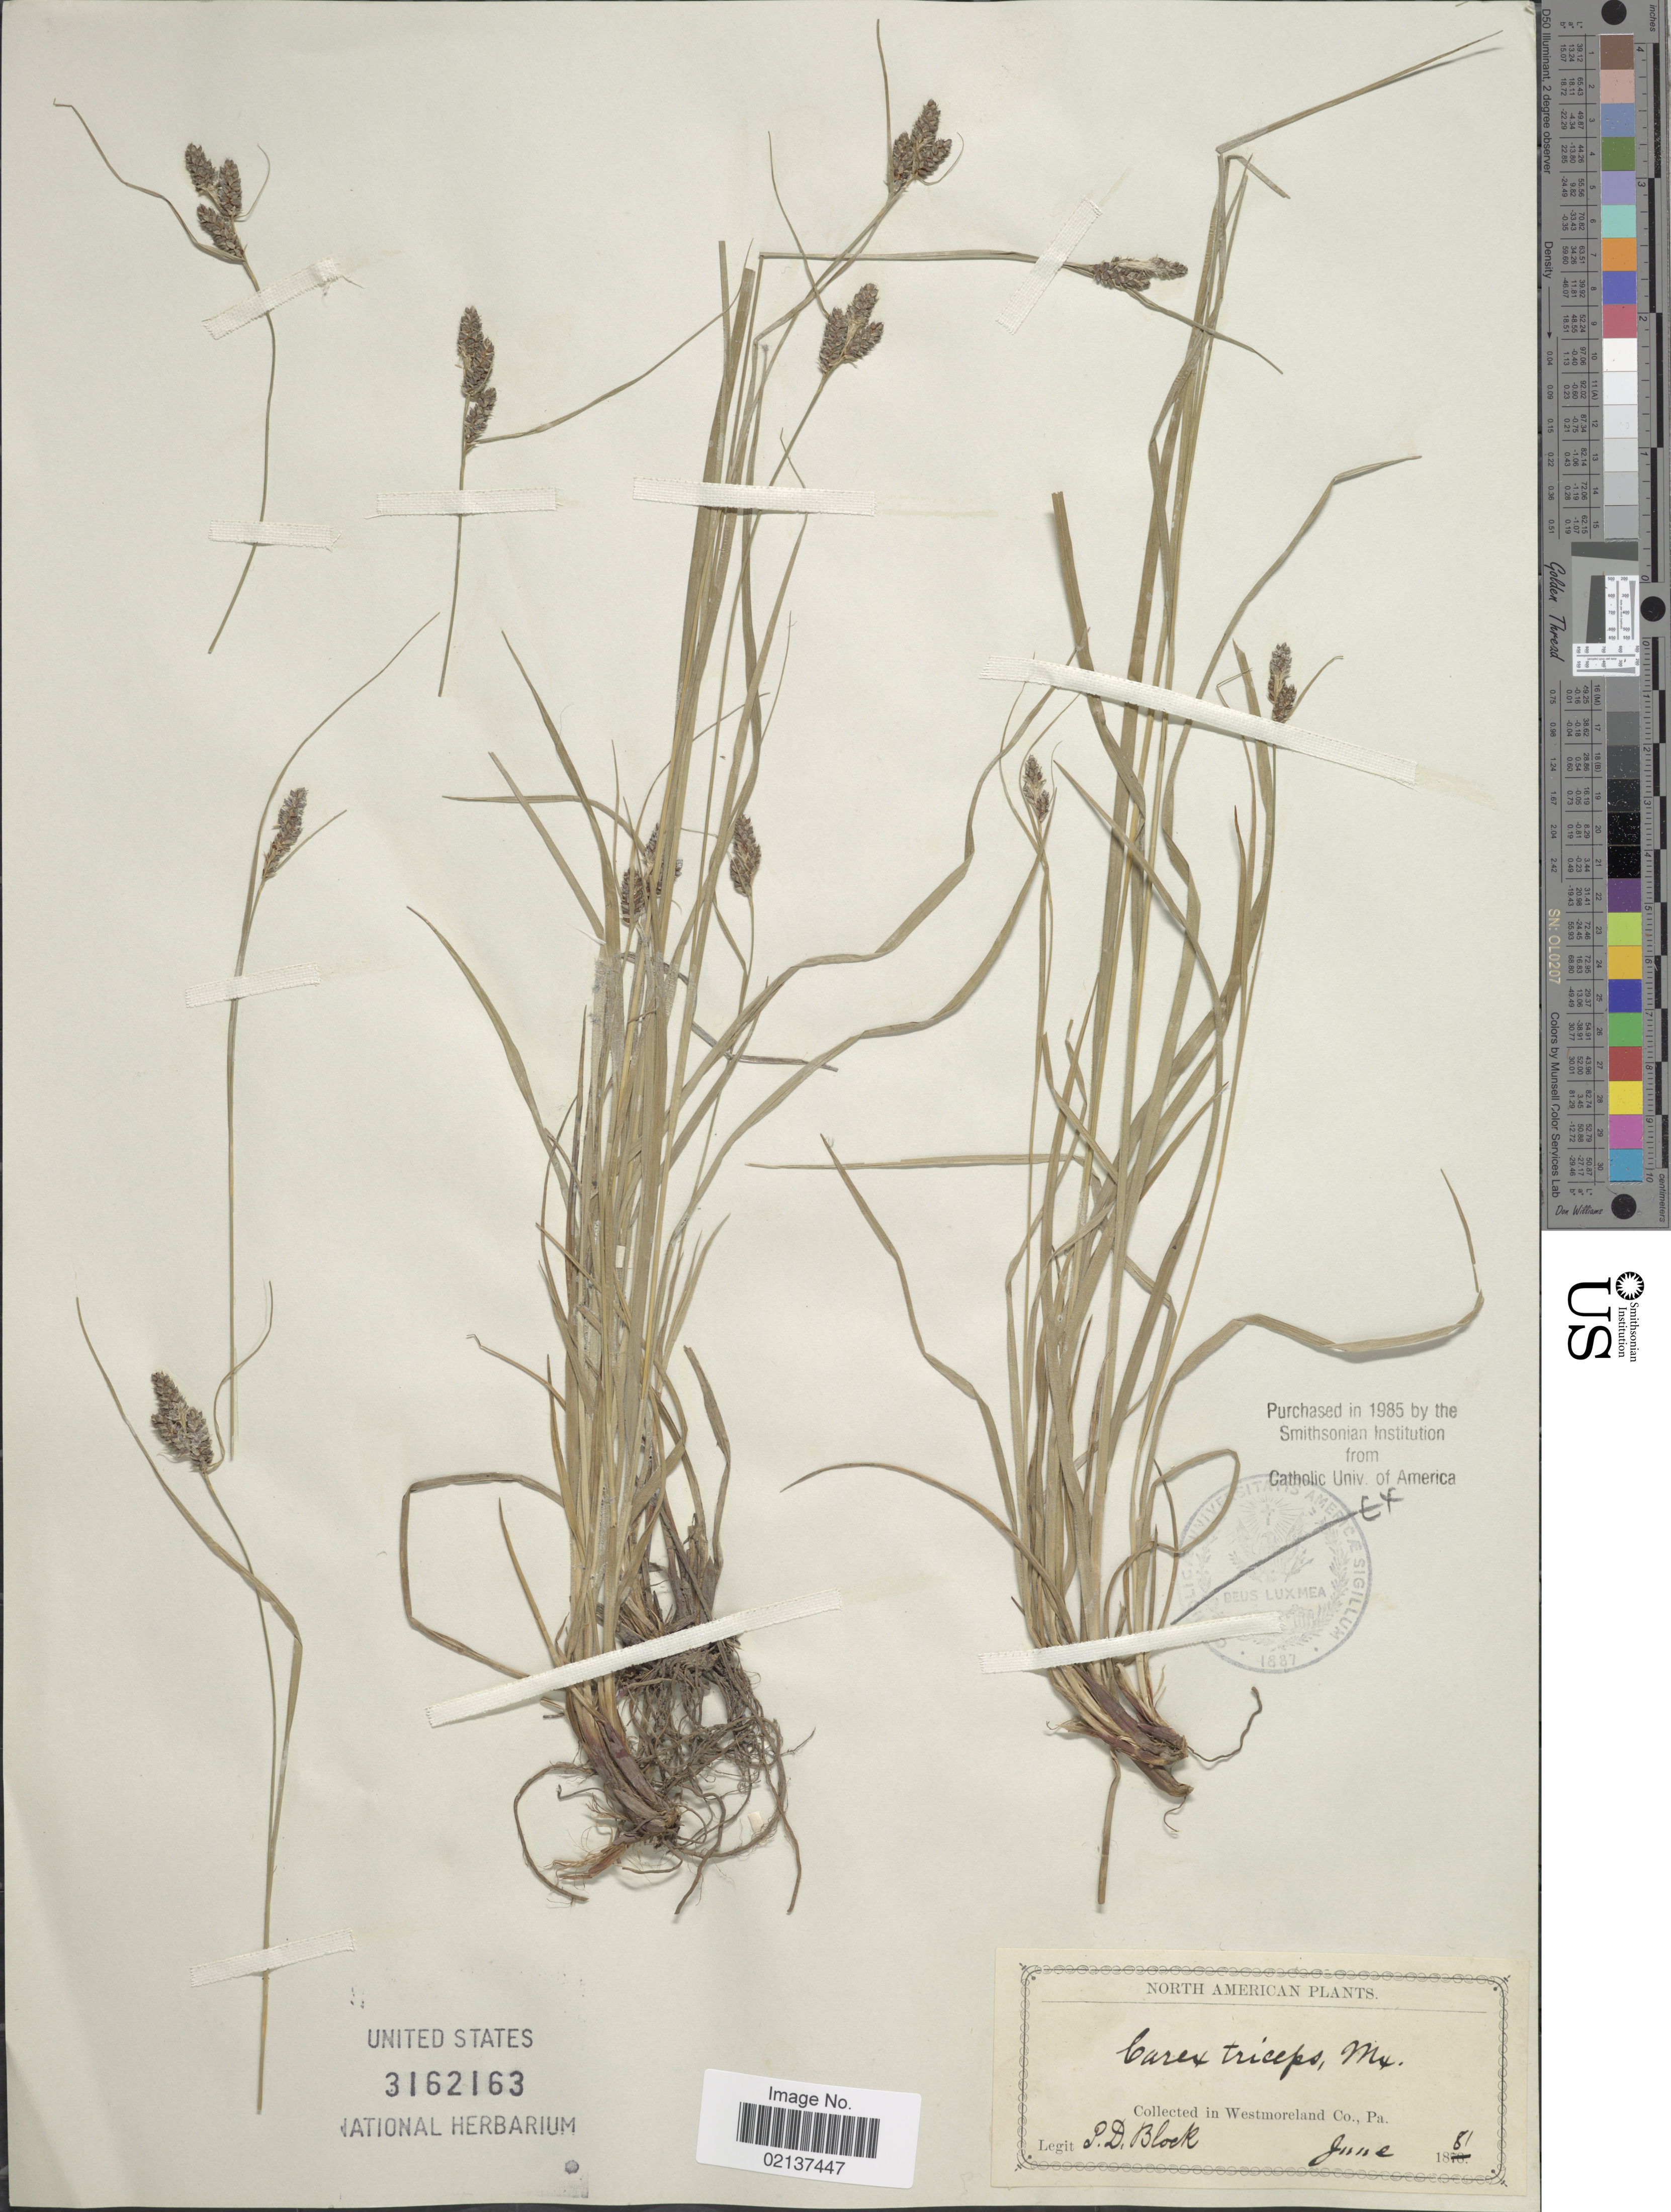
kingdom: Plantae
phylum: Tracheophyta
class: Liliopsida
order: Poales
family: Cyperaceae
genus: Carex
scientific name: Carex hirsutella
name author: Mack.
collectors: P. Block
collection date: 1881-06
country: United States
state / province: Pennsylvania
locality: Westmoreland Co., Pa.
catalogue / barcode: US 3162163